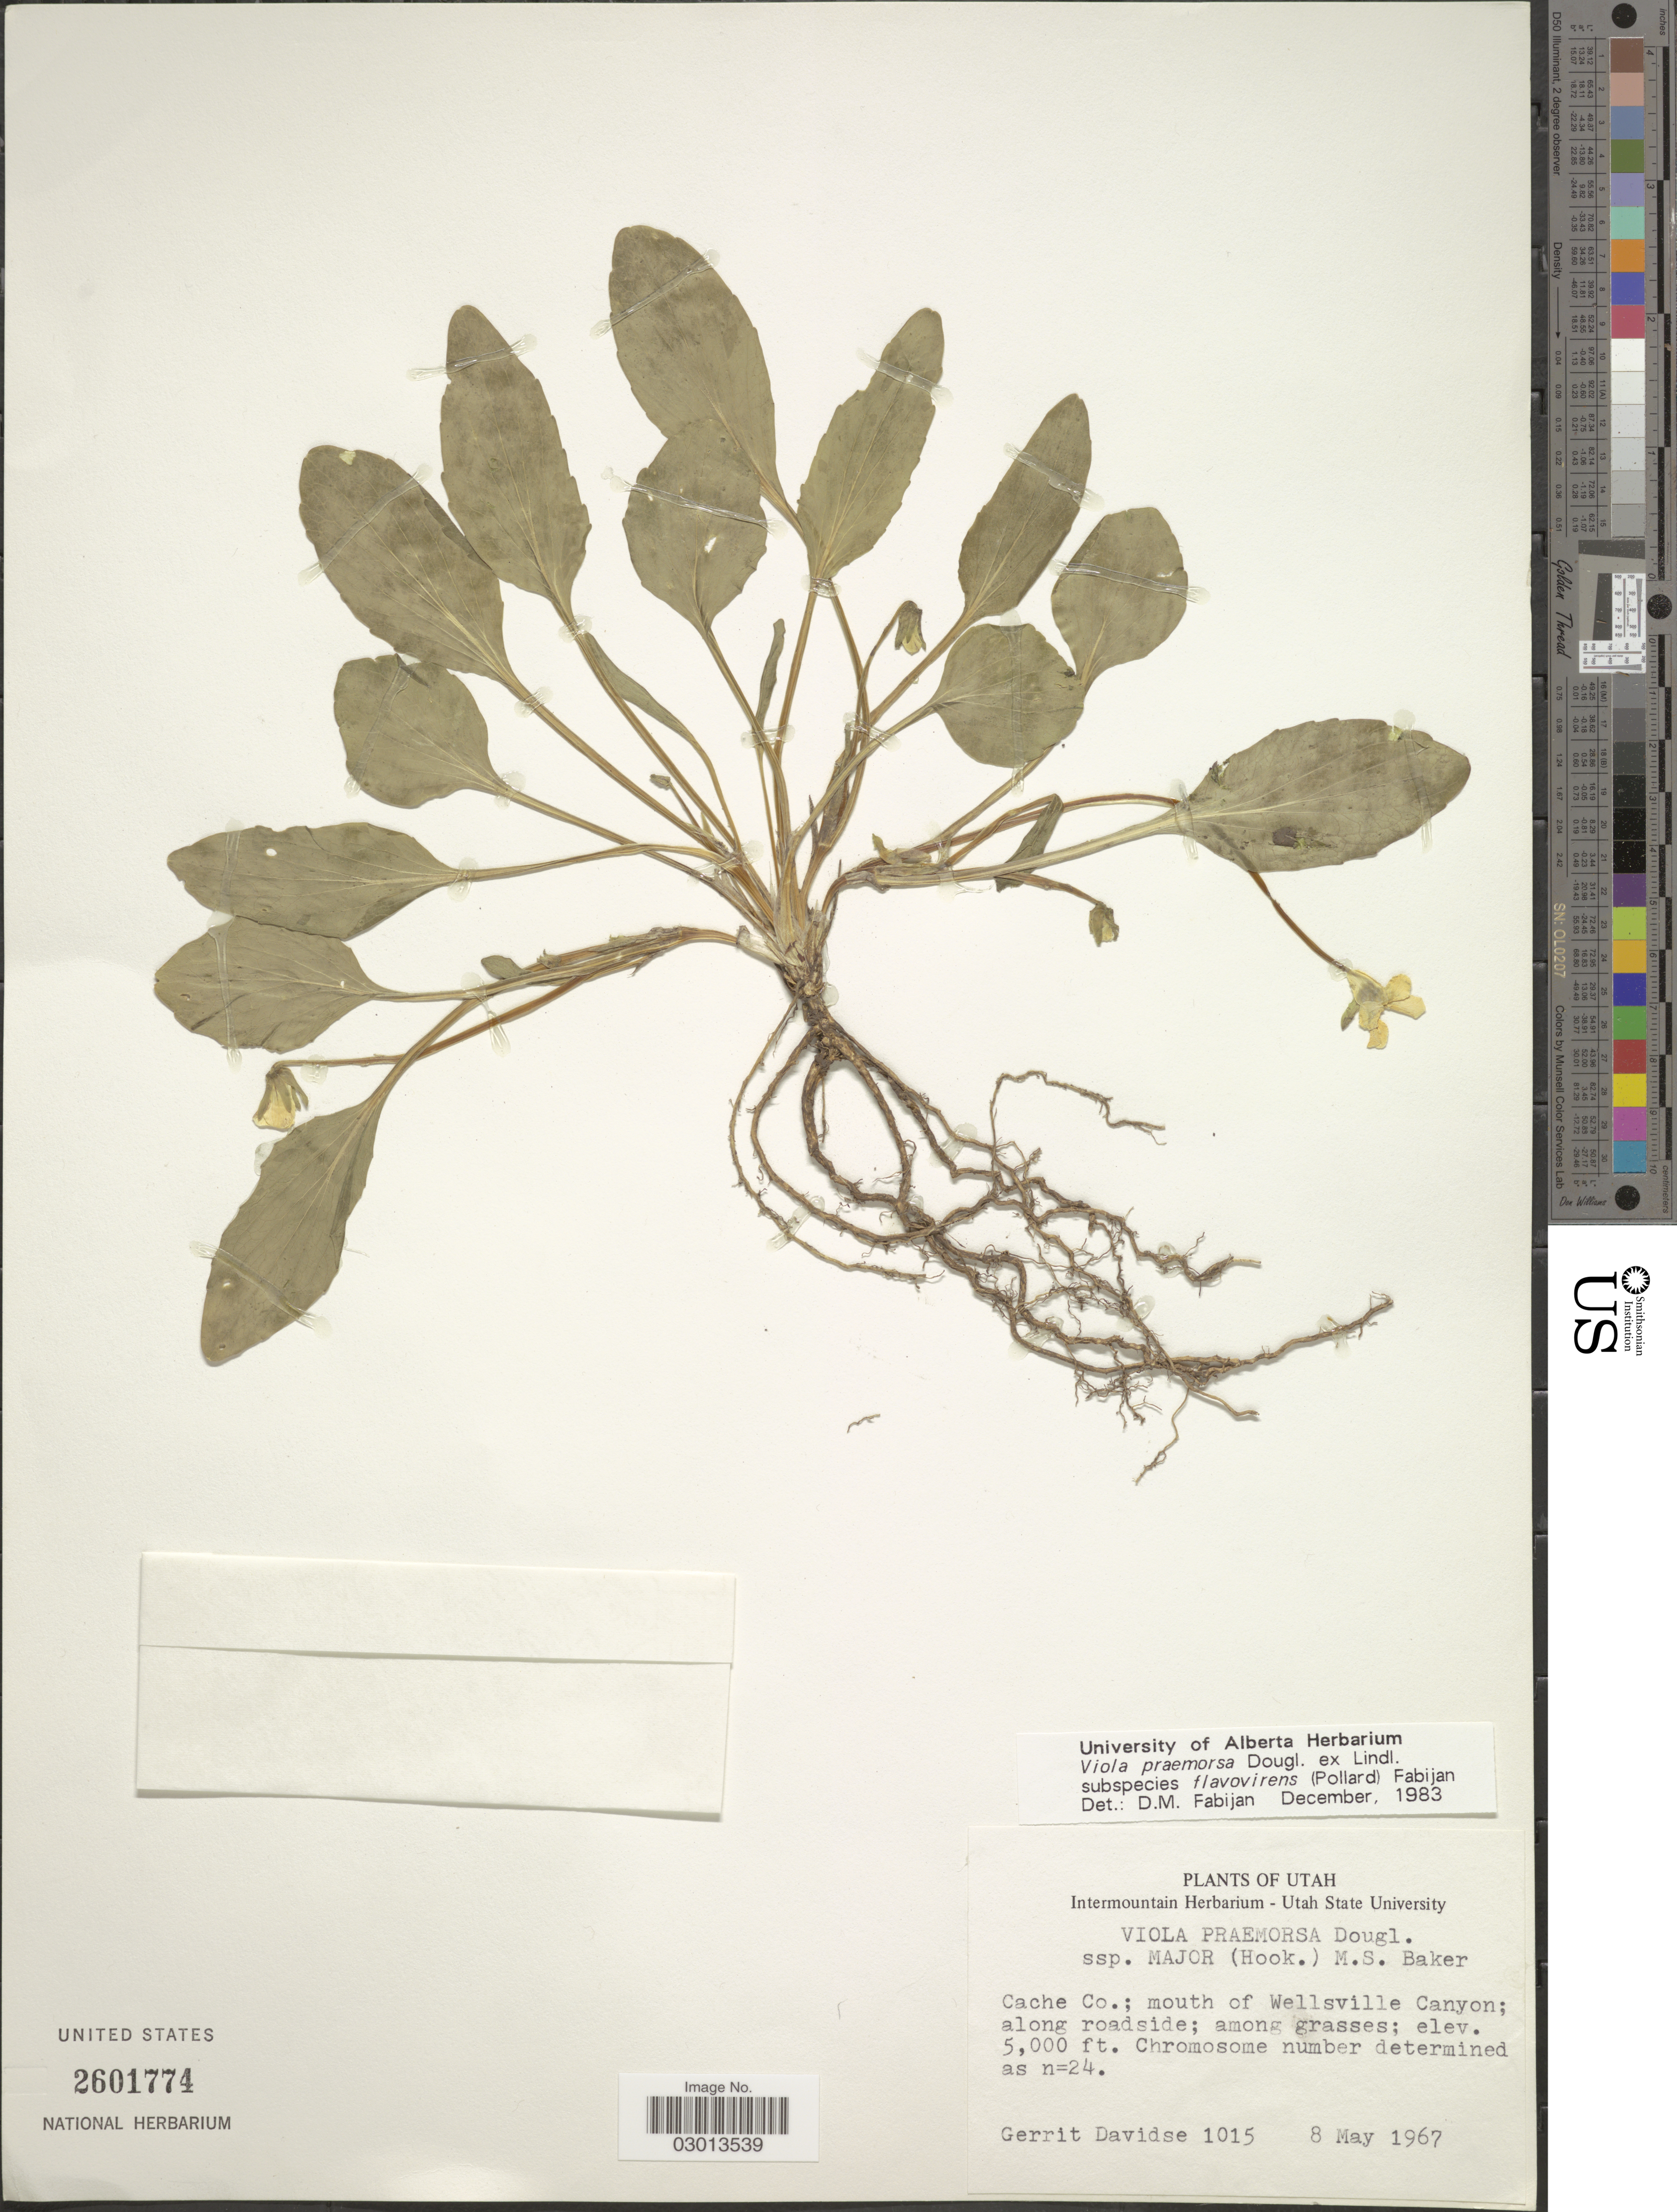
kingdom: Plantae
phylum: Tracheophyta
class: Magnoliopsida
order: Malpighiales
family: Violaceae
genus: Viola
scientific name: Viola praemorsa subsp. flavovirens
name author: (Pollard) Fabijan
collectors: G. Davidse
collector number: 1015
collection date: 1967-05-08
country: United States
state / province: Utah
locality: Cache Co.; mouth of Wellsville Canyon; along roadside.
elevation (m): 1524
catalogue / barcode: US 2601774